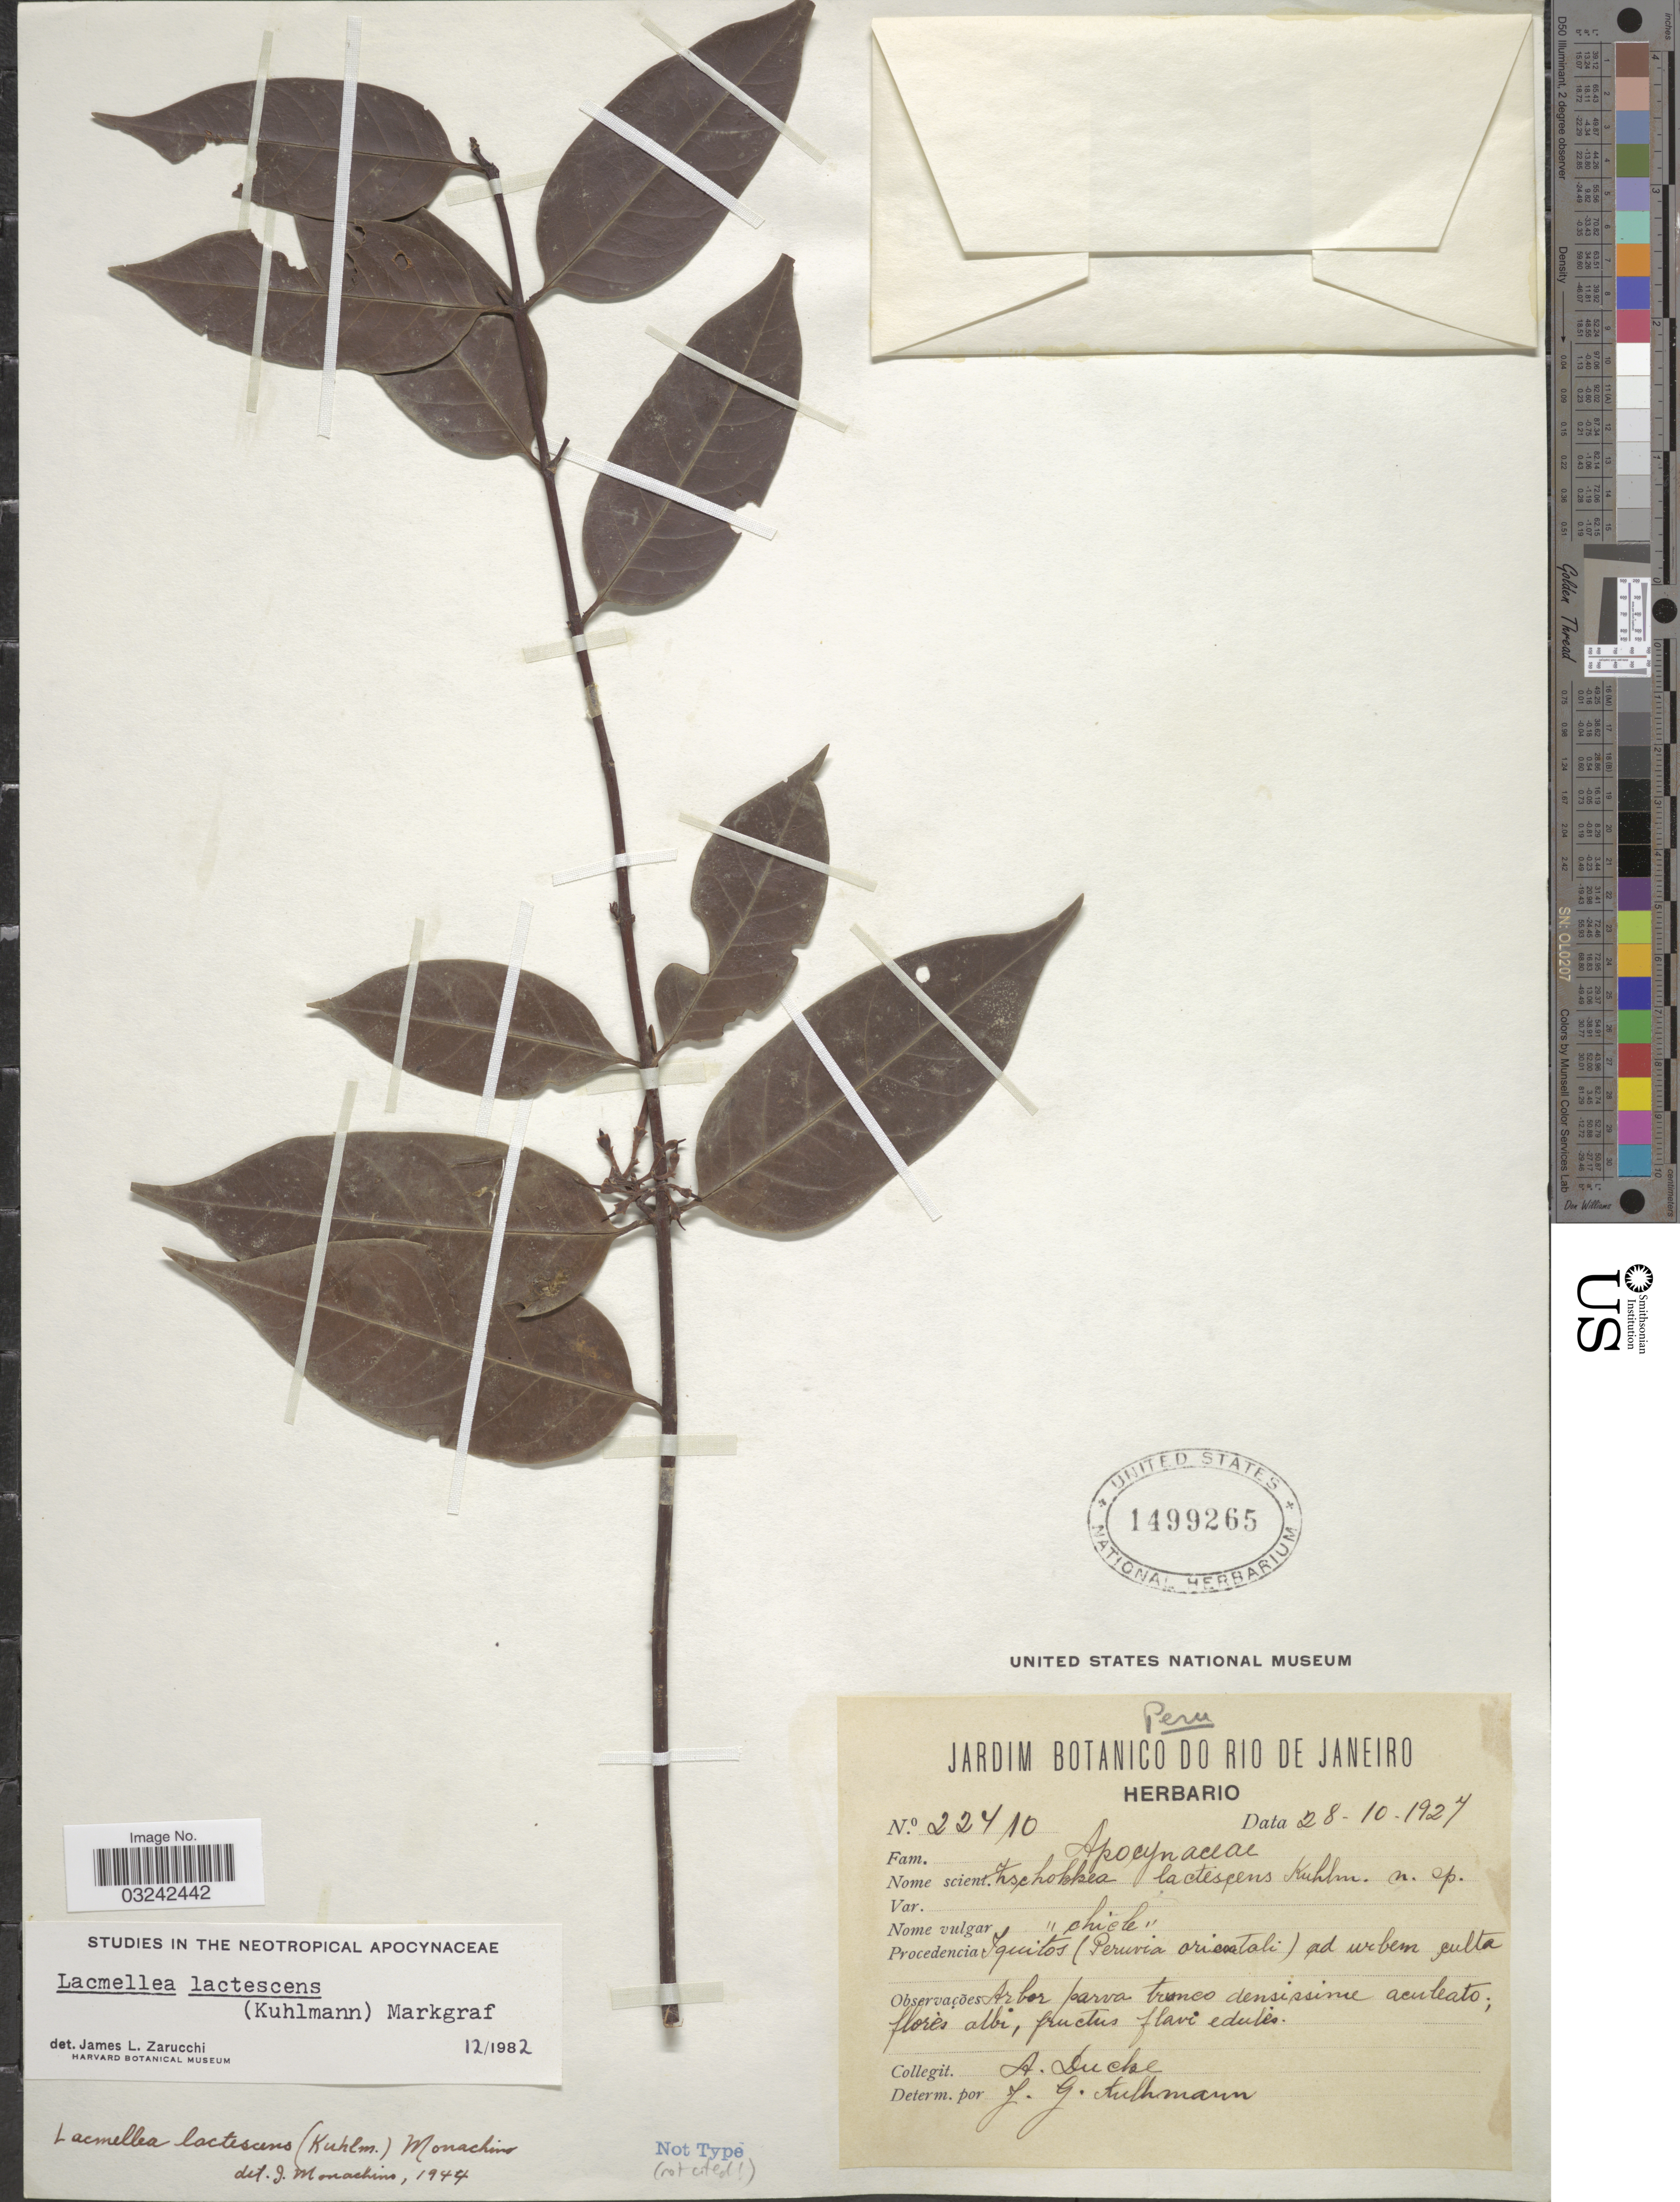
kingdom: Plantae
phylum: Tracheophyta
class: Magnoliopsida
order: Gentianales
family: Apocynaceae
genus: Lacmellea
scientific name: Lacmellea lactescens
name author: (Kuhlm.) Markgr.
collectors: A. Ducke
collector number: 22710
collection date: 1927-10-28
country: Peru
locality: Procedencia Iquitos (Peruvia orientali).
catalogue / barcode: US 1499265